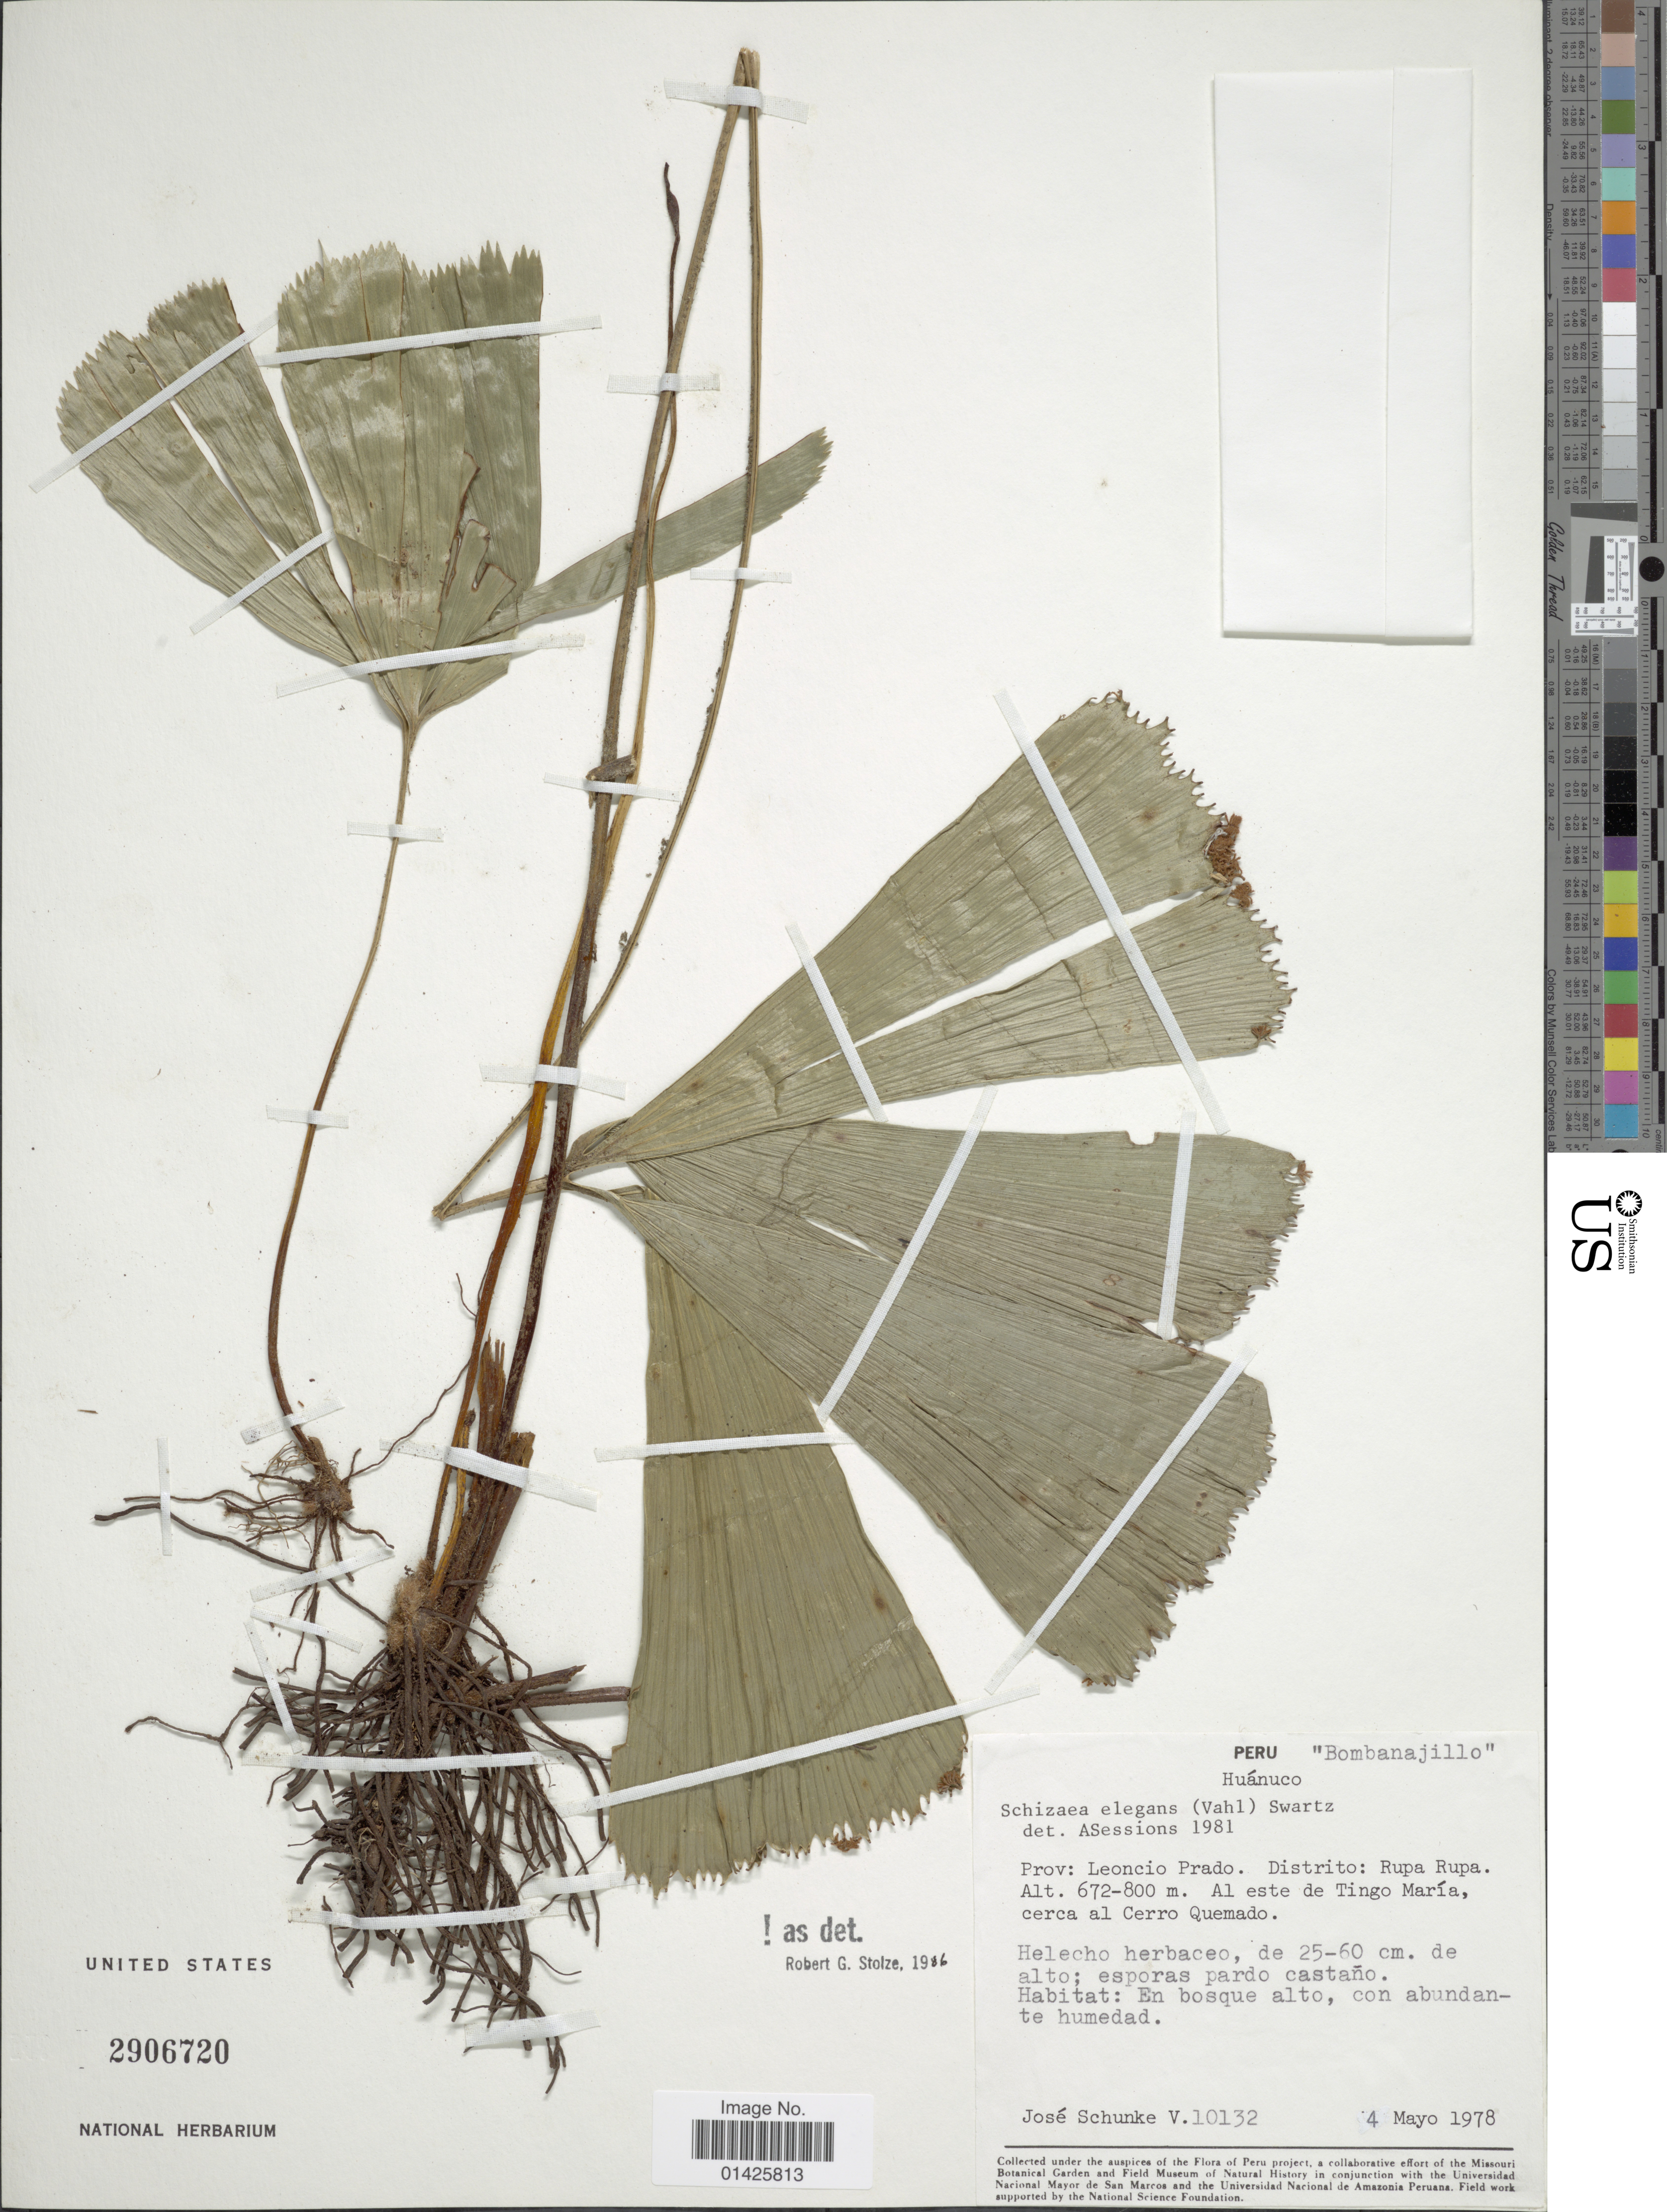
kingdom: Plantae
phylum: Tracheophyta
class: Polypodiopsida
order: Schizaeales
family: Schizaeaceae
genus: Schizaea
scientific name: Schizaea elegans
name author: (Vahl) Sw.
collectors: J. M. Schunke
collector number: V.10132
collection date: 1978-05-04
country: Peru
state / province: Huánuco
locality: Prov: Leoncio Prado, Distrito: Rupa Rupa, Al este de Tingo María cerca al Cerro Quemado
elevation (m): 672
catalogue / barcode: US 2906720